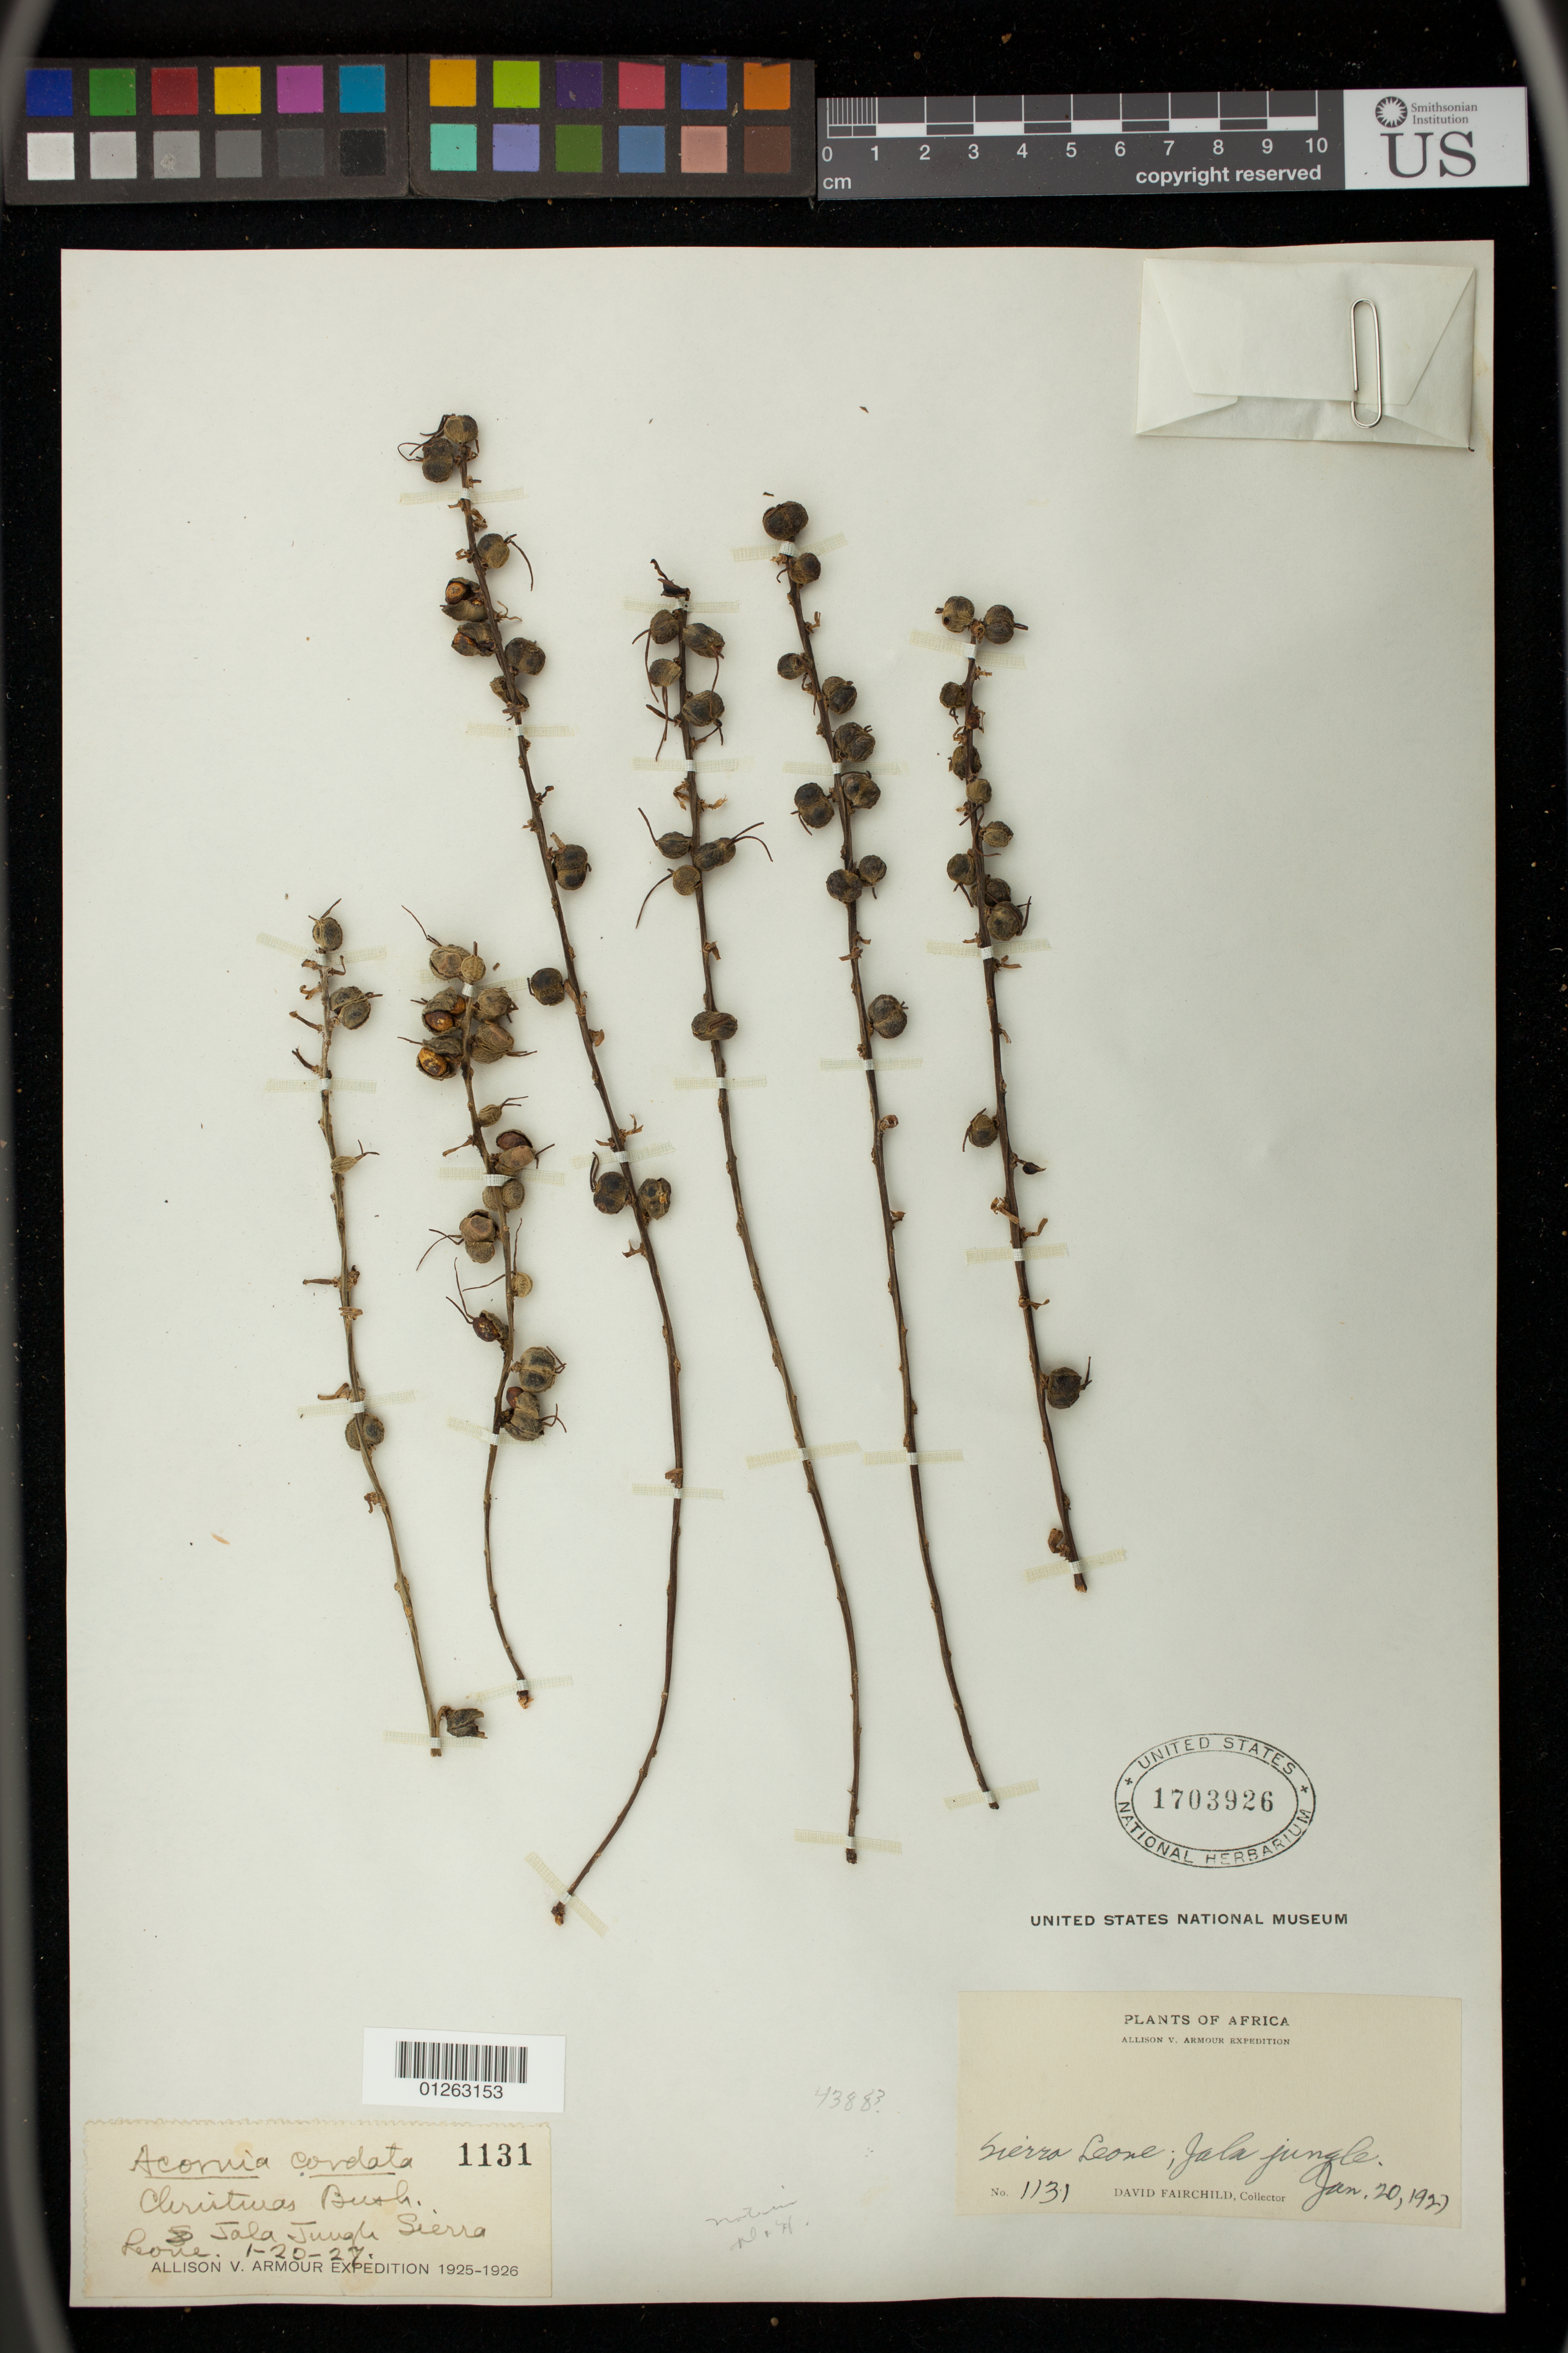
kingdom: Plantae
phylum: Tracheophyta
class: Magnoliopsida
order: Malpighiales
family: Euphorbiaceae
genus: Alchornea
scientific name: Alchornea cordata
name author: Benth.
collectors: D. Fairchild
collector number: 1131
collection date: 1927-01-20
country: Sierra Leone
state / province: Southern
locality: Jala jungle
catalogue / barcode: US 1703926